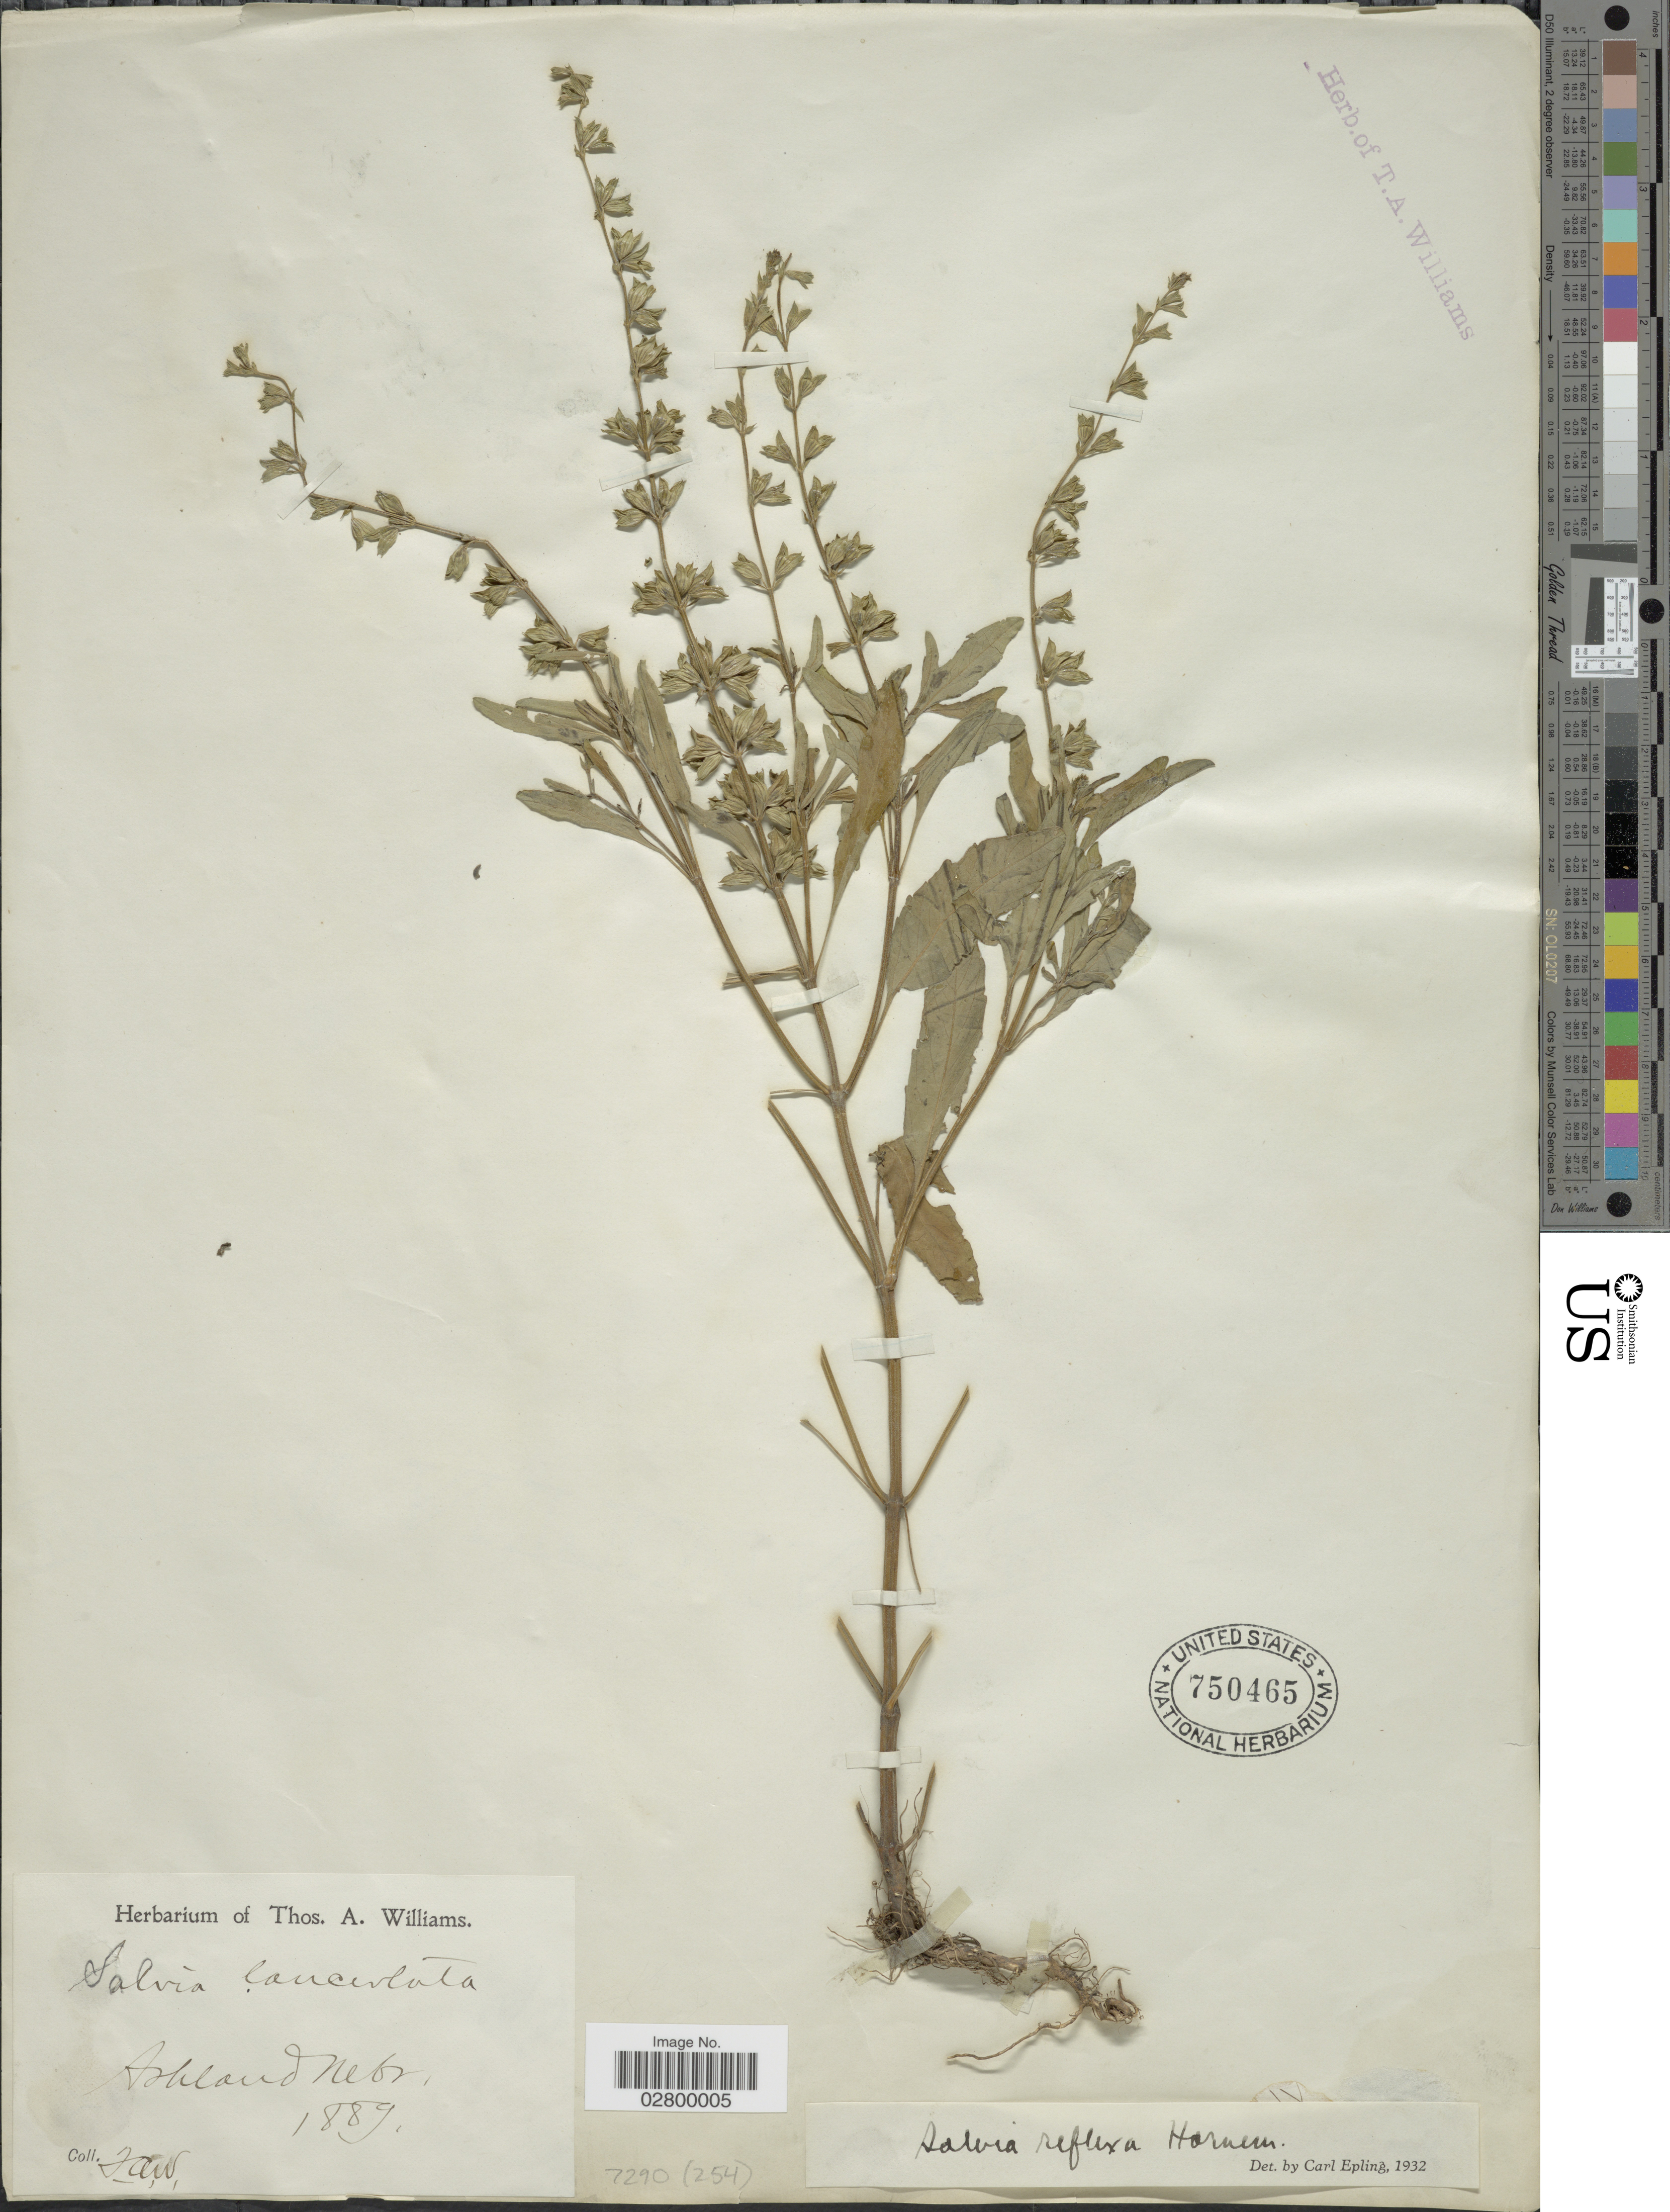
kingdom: Plantae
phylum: Tracheophyta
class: Magnoliopsida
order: Lamiales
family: Lamiaceae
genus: Salvia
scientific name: Salvia reflexa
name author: Hornem.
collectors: T. A. Williams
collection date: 1889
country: United States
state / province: Nebraska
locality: Ashland, Nebr.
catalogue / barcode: US 750465